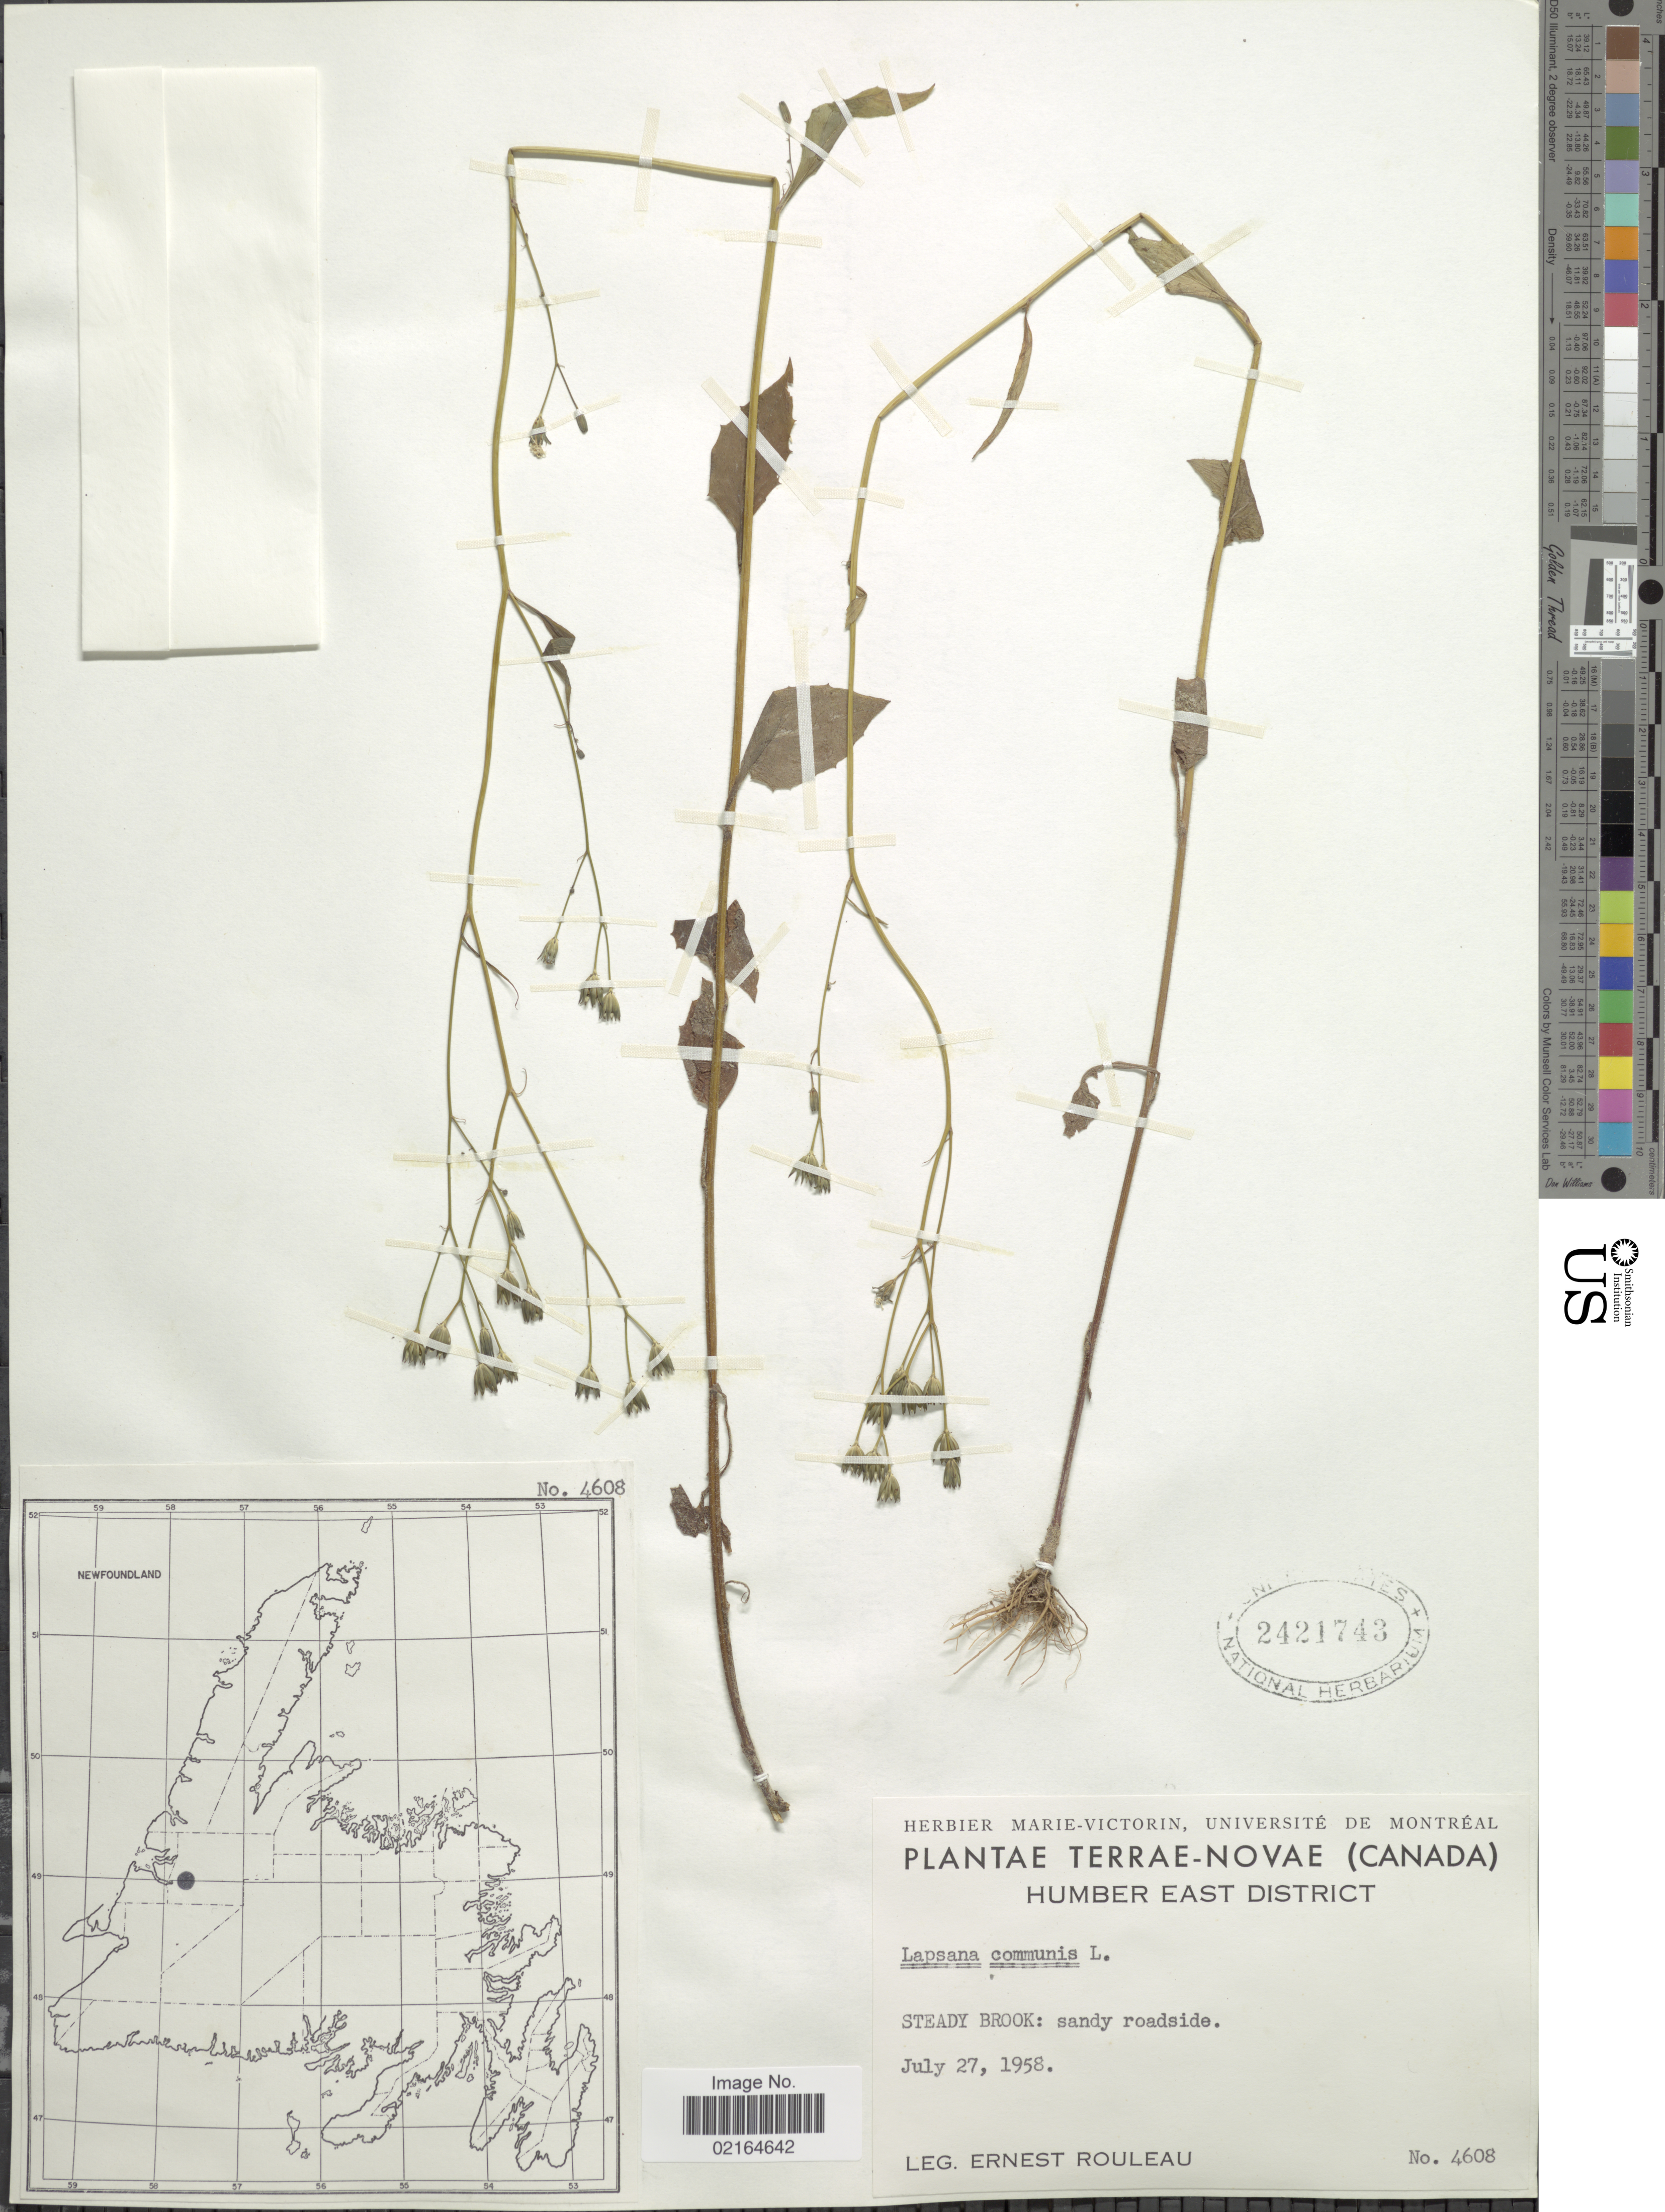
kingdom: Plantae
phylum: Tracheophyta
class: Magnoliopsida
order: Asterales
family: Asteraceae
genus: Lapsana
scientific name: Lapsana communis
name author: L.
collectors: J. Rouleau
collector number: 4608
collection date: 1958-07-27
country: Canada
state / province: Newfoundland and Labrador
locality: Terrae-Novae (Canada), Humber East District, Steady Brook: sandy, sandy roadside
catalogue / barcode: US 2421743